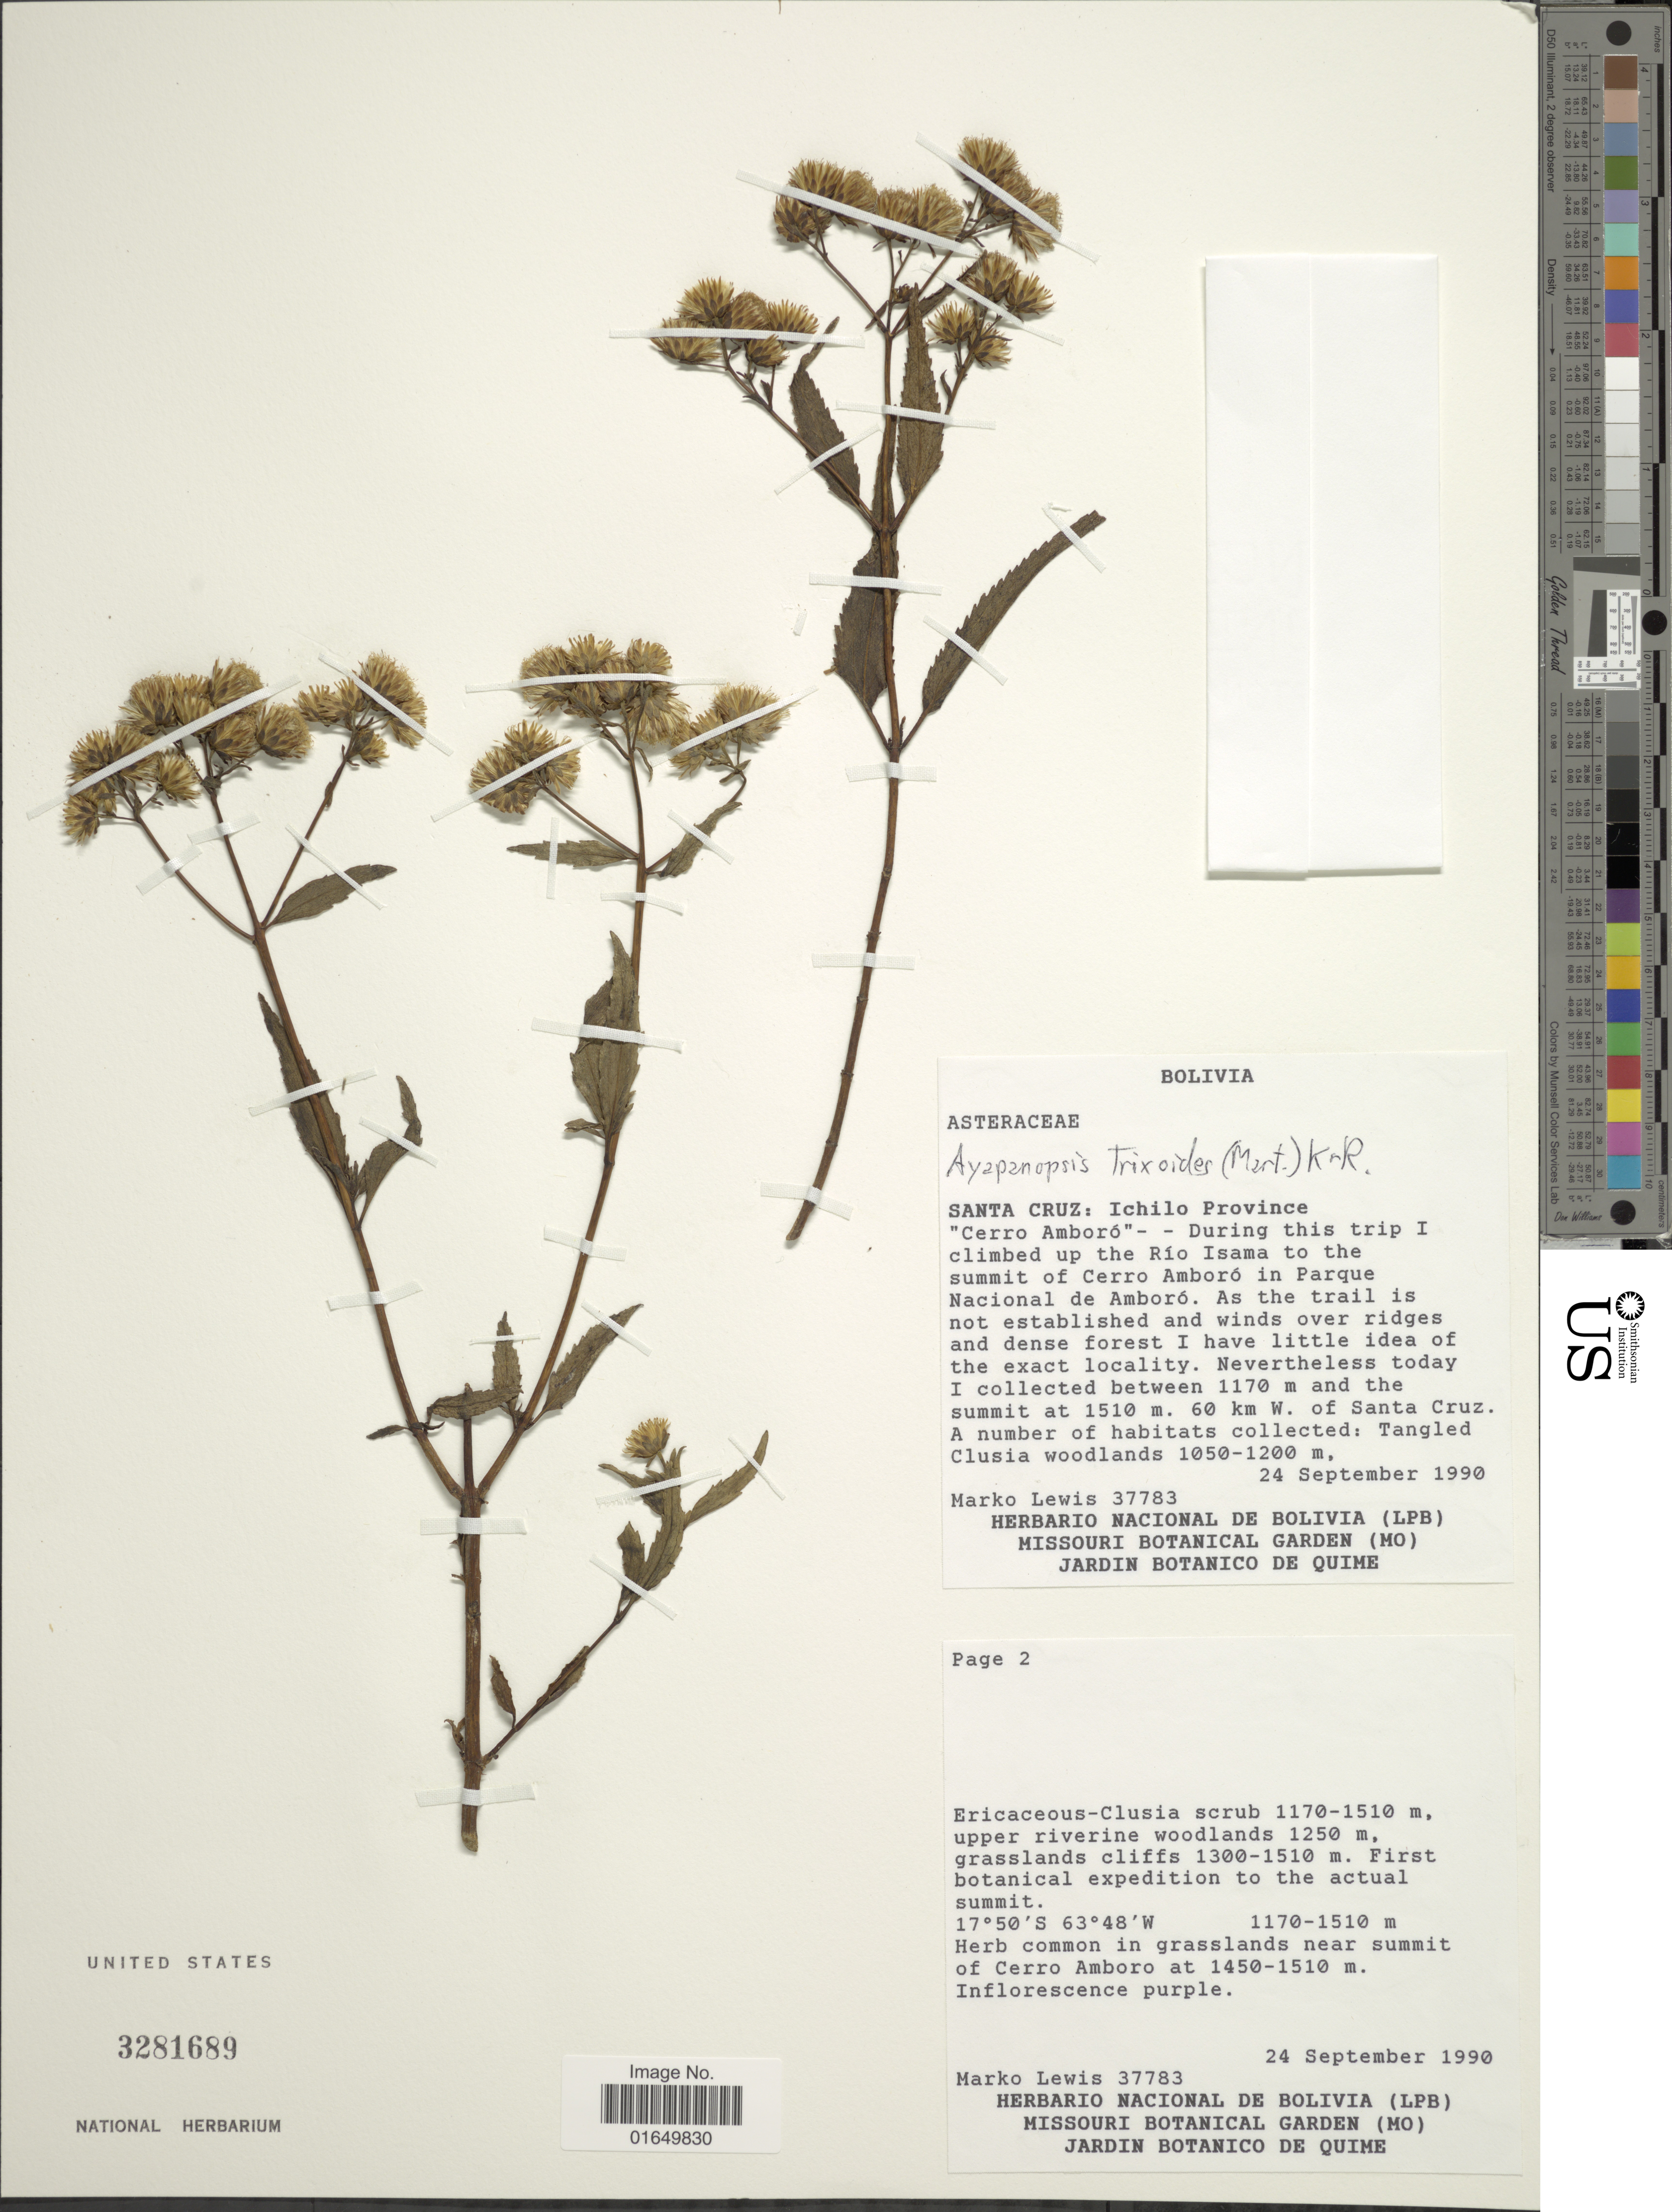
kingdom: Plantae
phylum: Tracheophyta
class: Magnoliopsida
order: Asterales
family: Asteraceae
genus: Heterocondylus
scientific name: Heterocondylus didymum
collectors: M. A. Lewis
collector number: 37783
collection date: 1990-09-24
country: Bolivia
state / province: Santa Cruz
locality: Ichilo Province. "Cerro Amboró" - - During this trip I climbed up the Rio Isama to the summit of Cerro Amboró in Parque Nacional de Amboró. 60 km. W. of Santa Cruz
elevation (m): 1050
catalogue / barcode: US 3281689